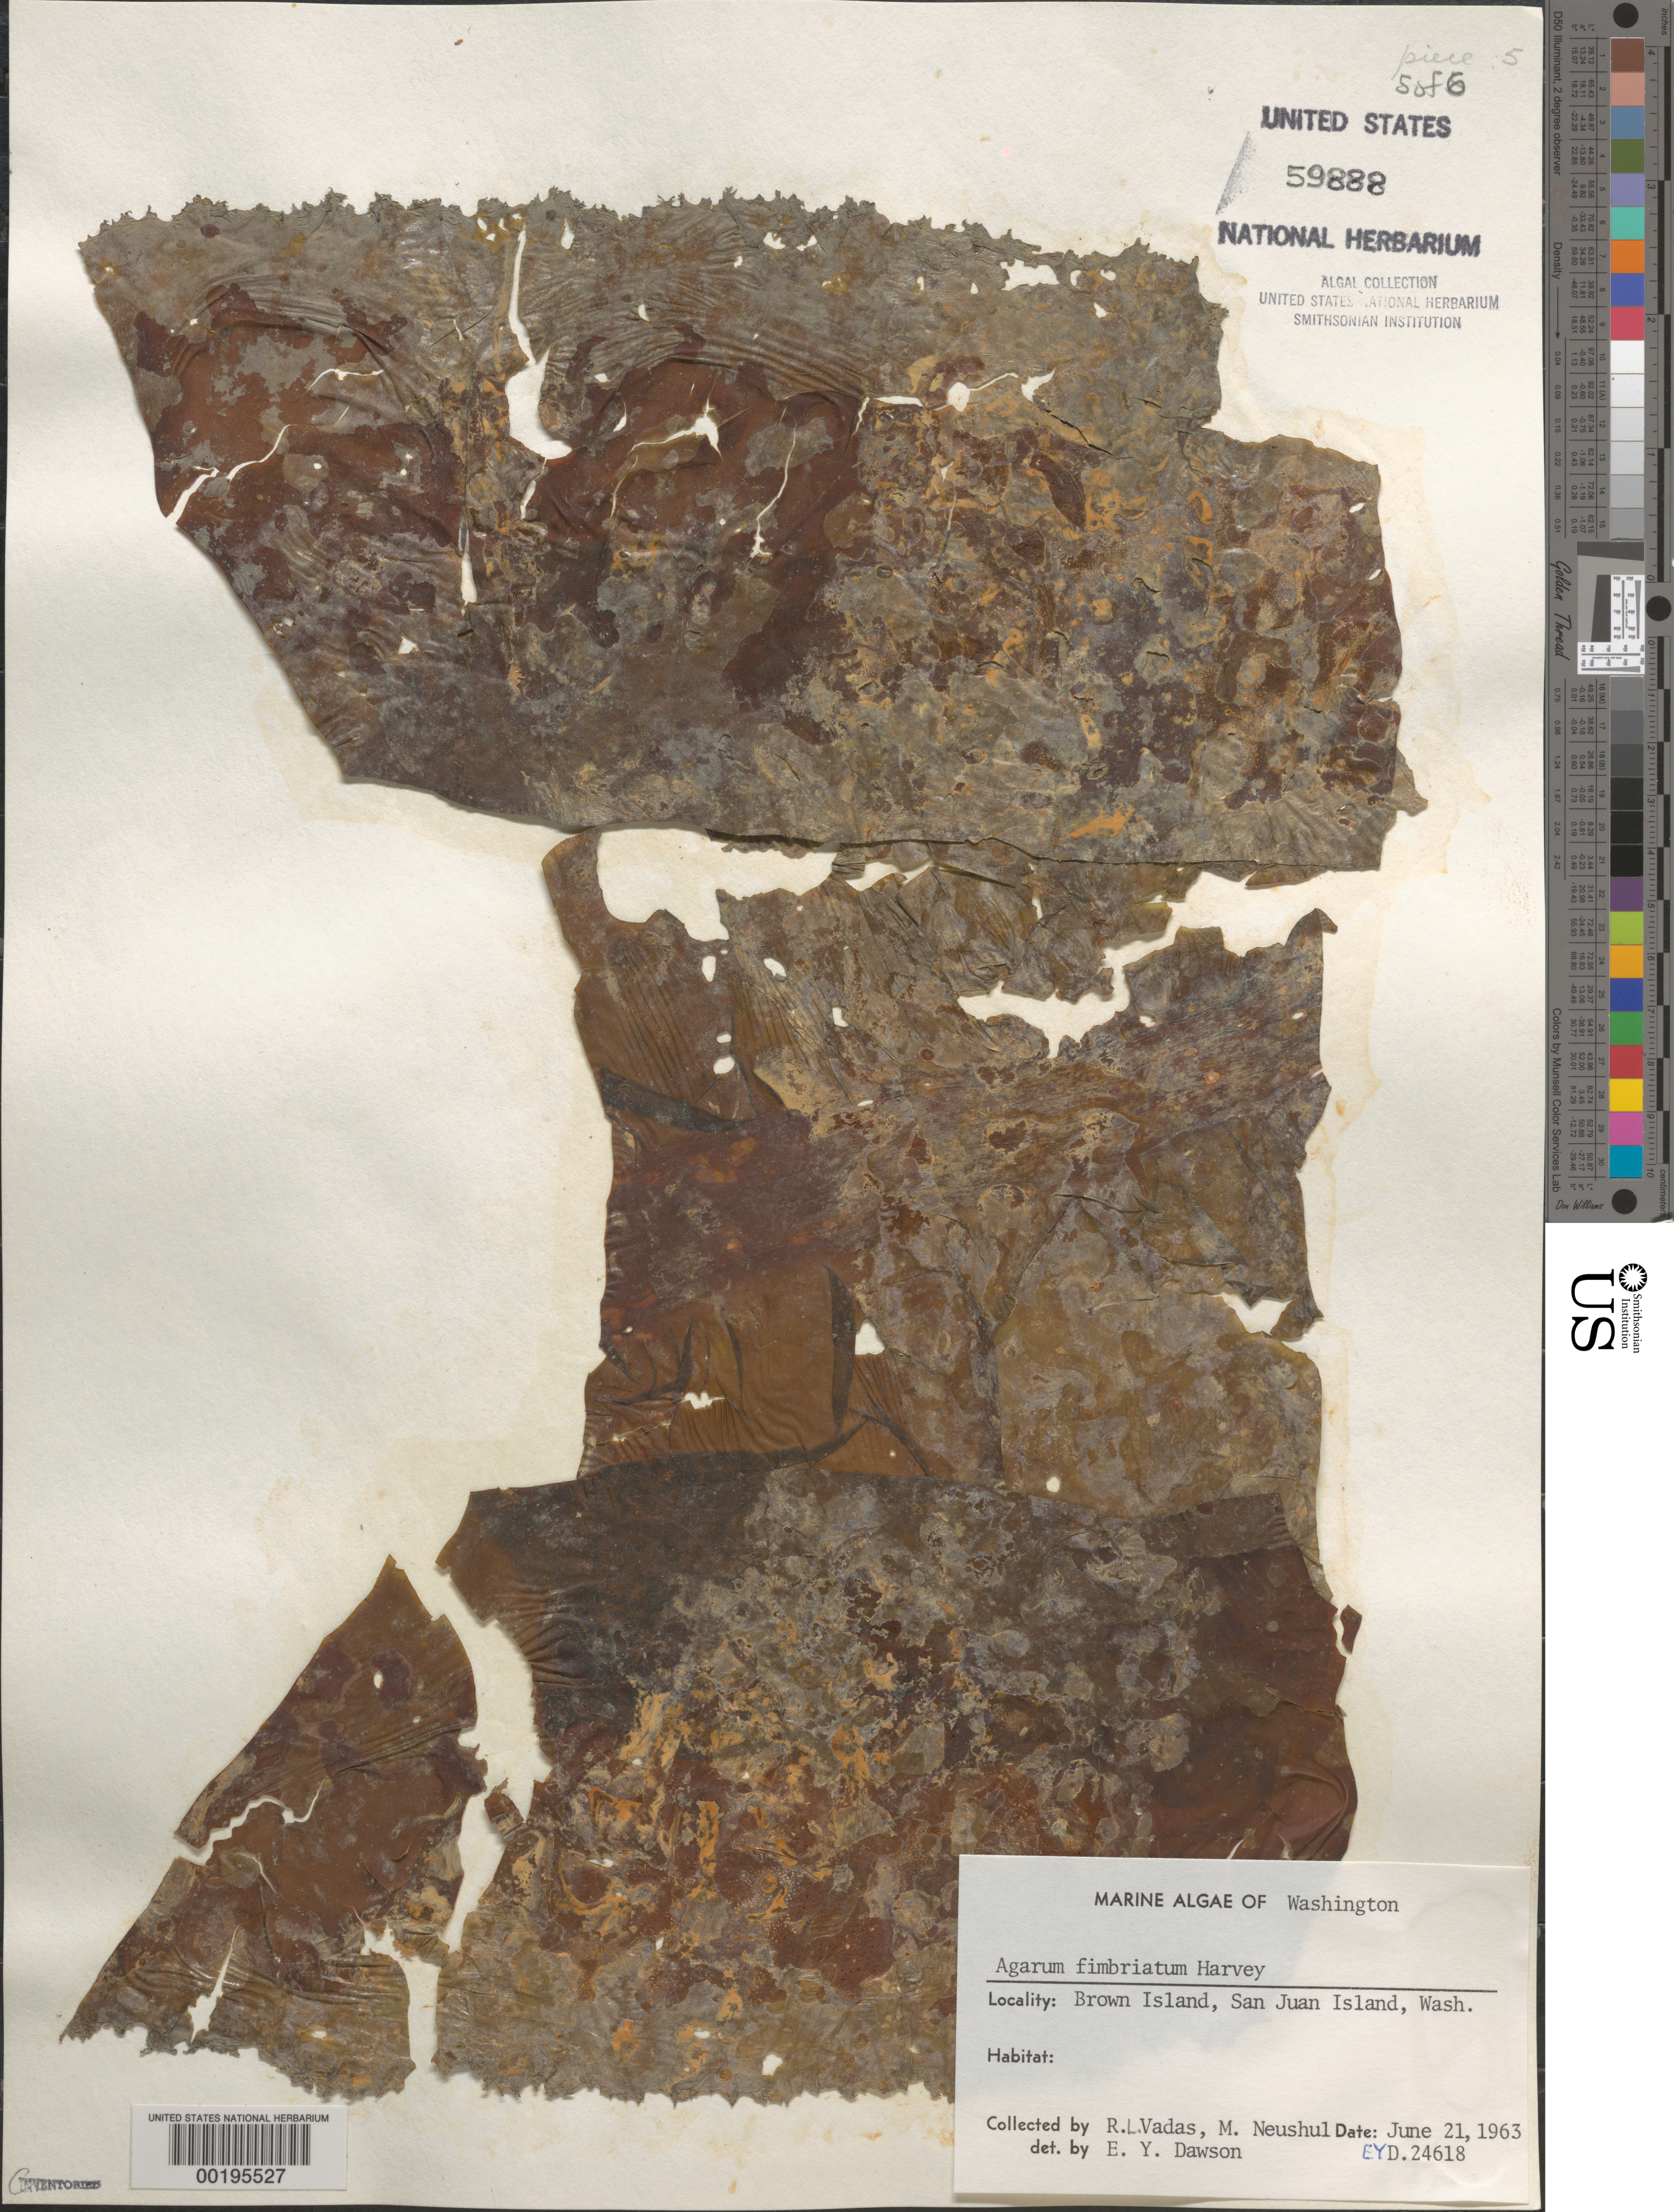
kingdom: Chromista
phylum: Ochrophyta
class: Phaeophyceae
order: Laminariales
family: Agaraceae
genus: Neoagarum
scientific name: Neoagarum fimbriatum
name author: (Harvey) H.Kawai & Hanyuda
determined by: Algae name updating Project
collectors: R. Vadas & M. Neushul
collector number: EYD 24918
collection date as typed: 21 Jun 1963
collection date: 1963-06-21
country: United States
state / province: Washington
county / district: San Juan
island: Brown Island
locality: Near San Juan Island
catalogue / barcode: US 59888